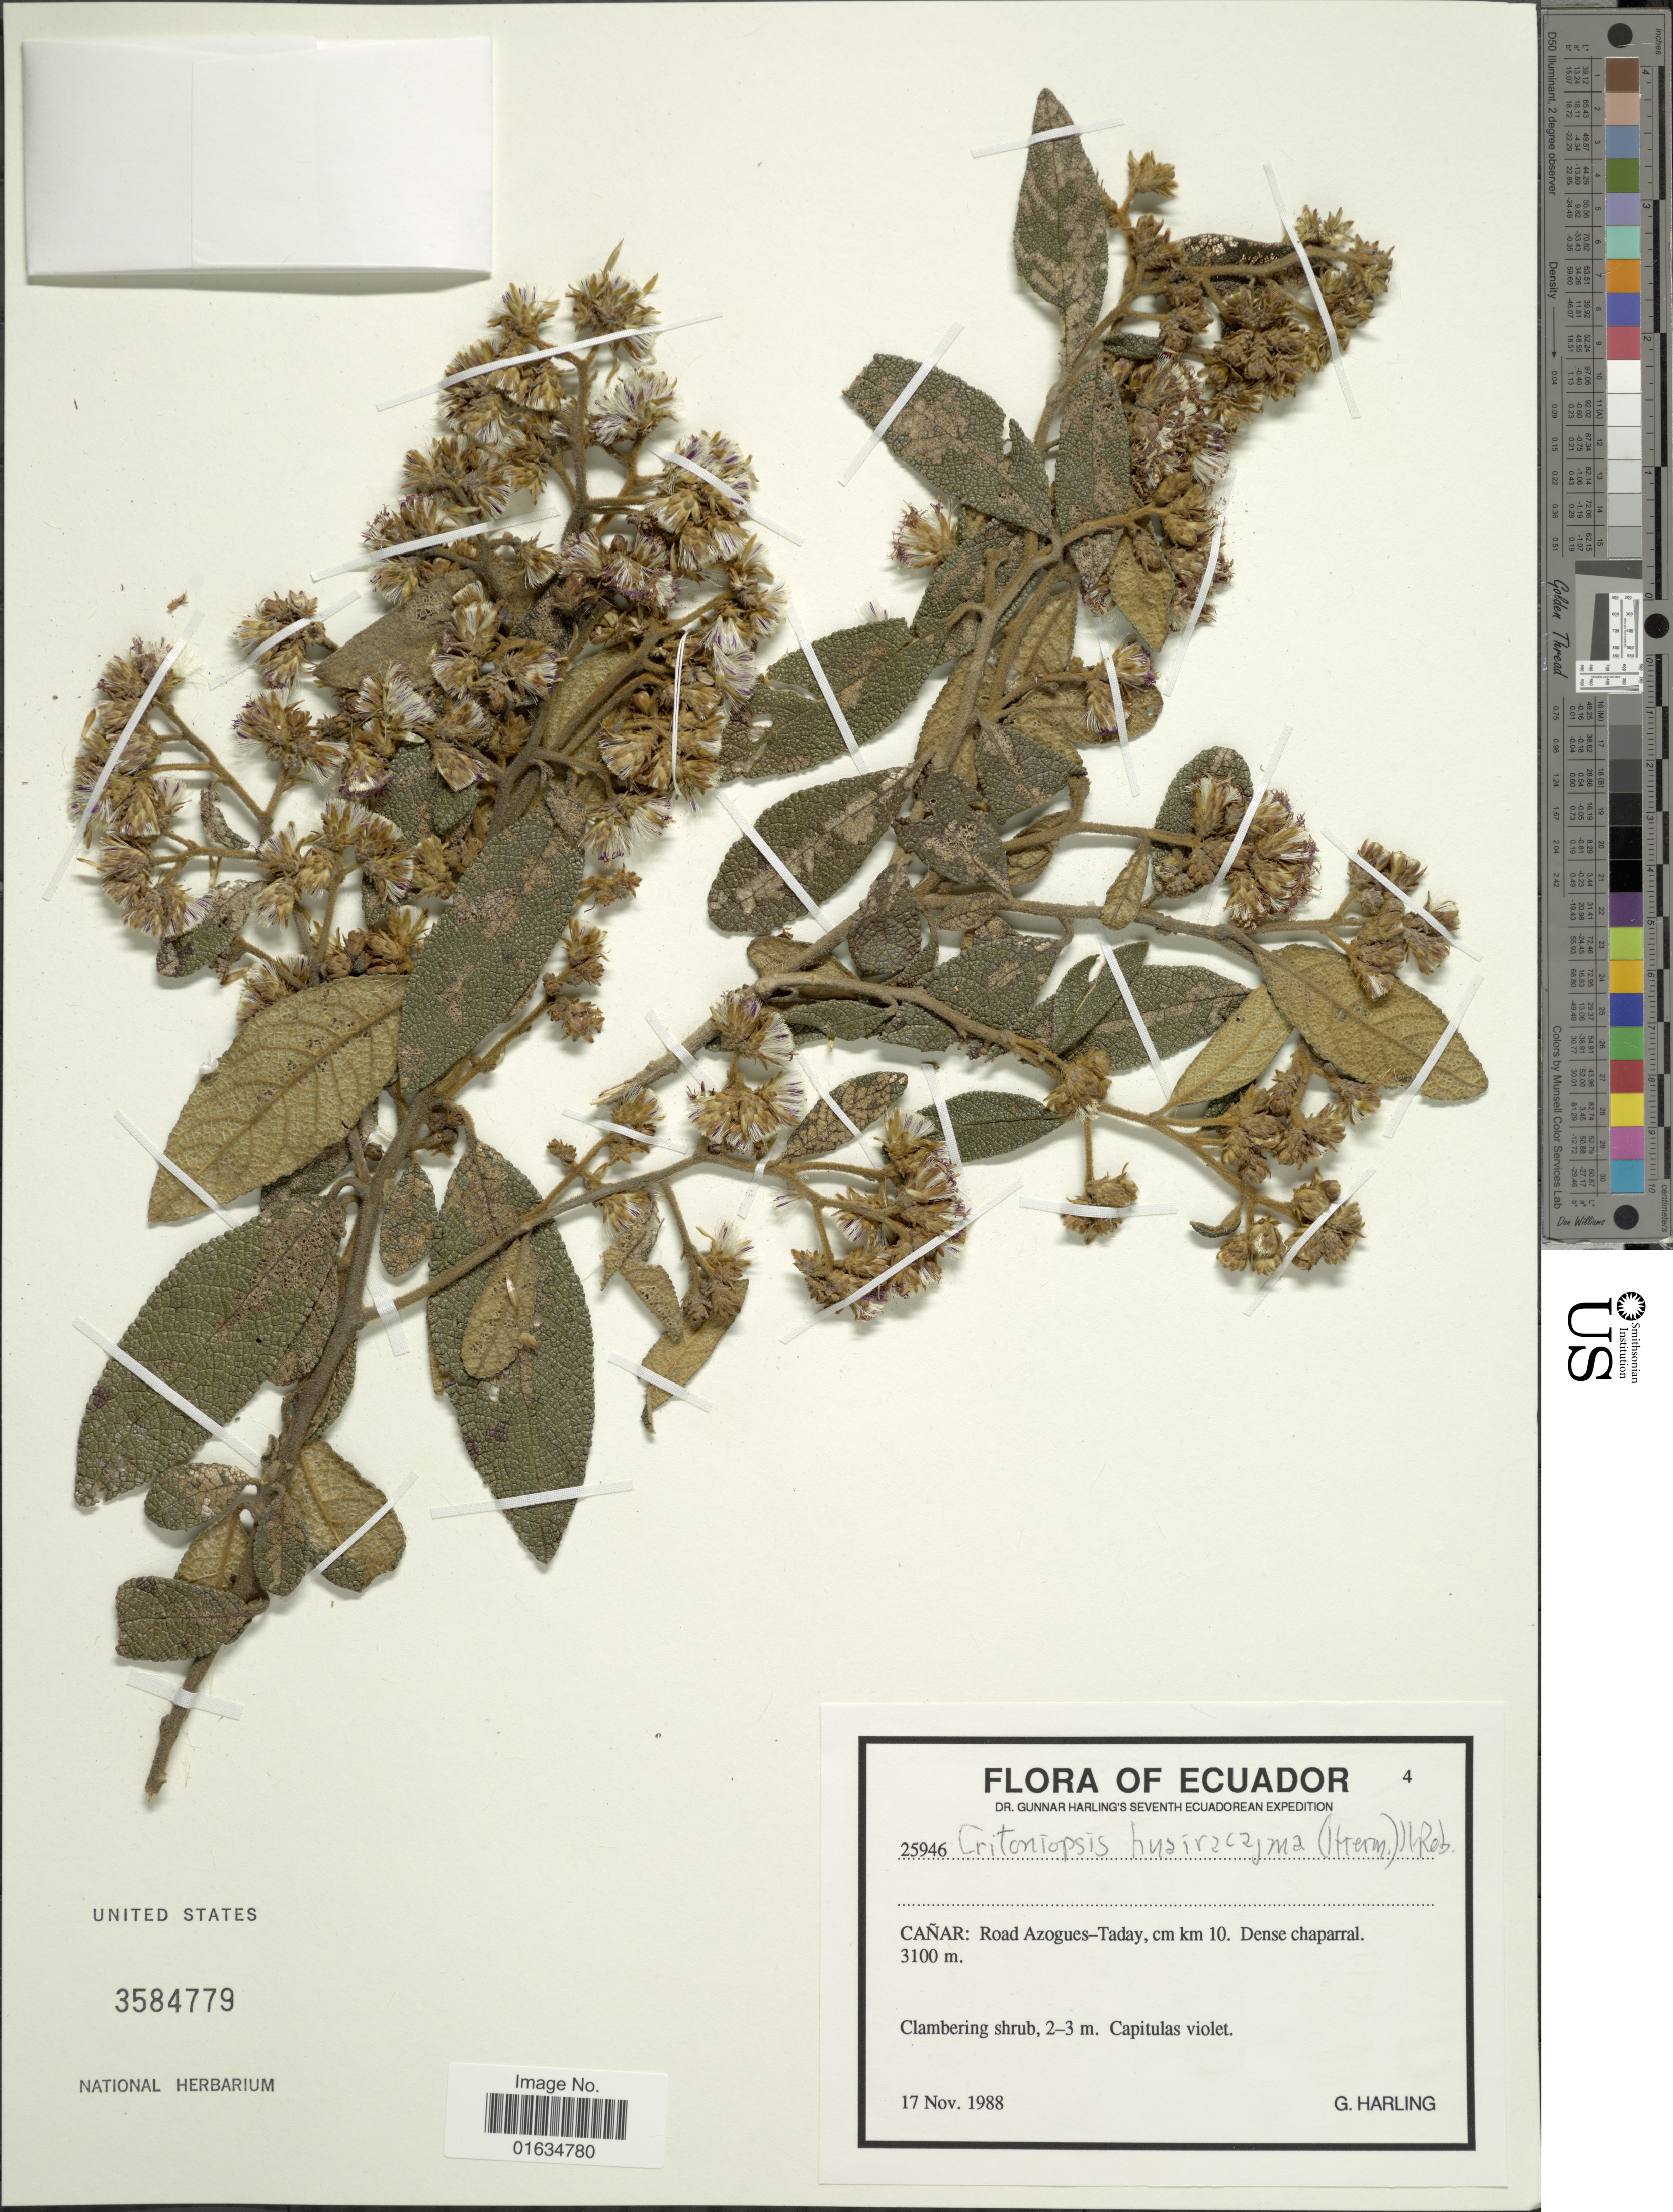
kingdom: Plantae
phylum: Tracheophyta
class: Magnoliopsida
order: Asterales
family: Asteraceae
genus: Critoniopsis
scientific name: Critoniopsis huairacajana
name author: (Hieron.) H. Rob.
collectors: G. Harling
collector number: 25946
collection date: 1988-11-17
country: Ecuador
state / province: Cañar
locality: Road Azogues-Taday, cm km 10.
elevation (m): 3100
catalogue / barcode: US 3584779